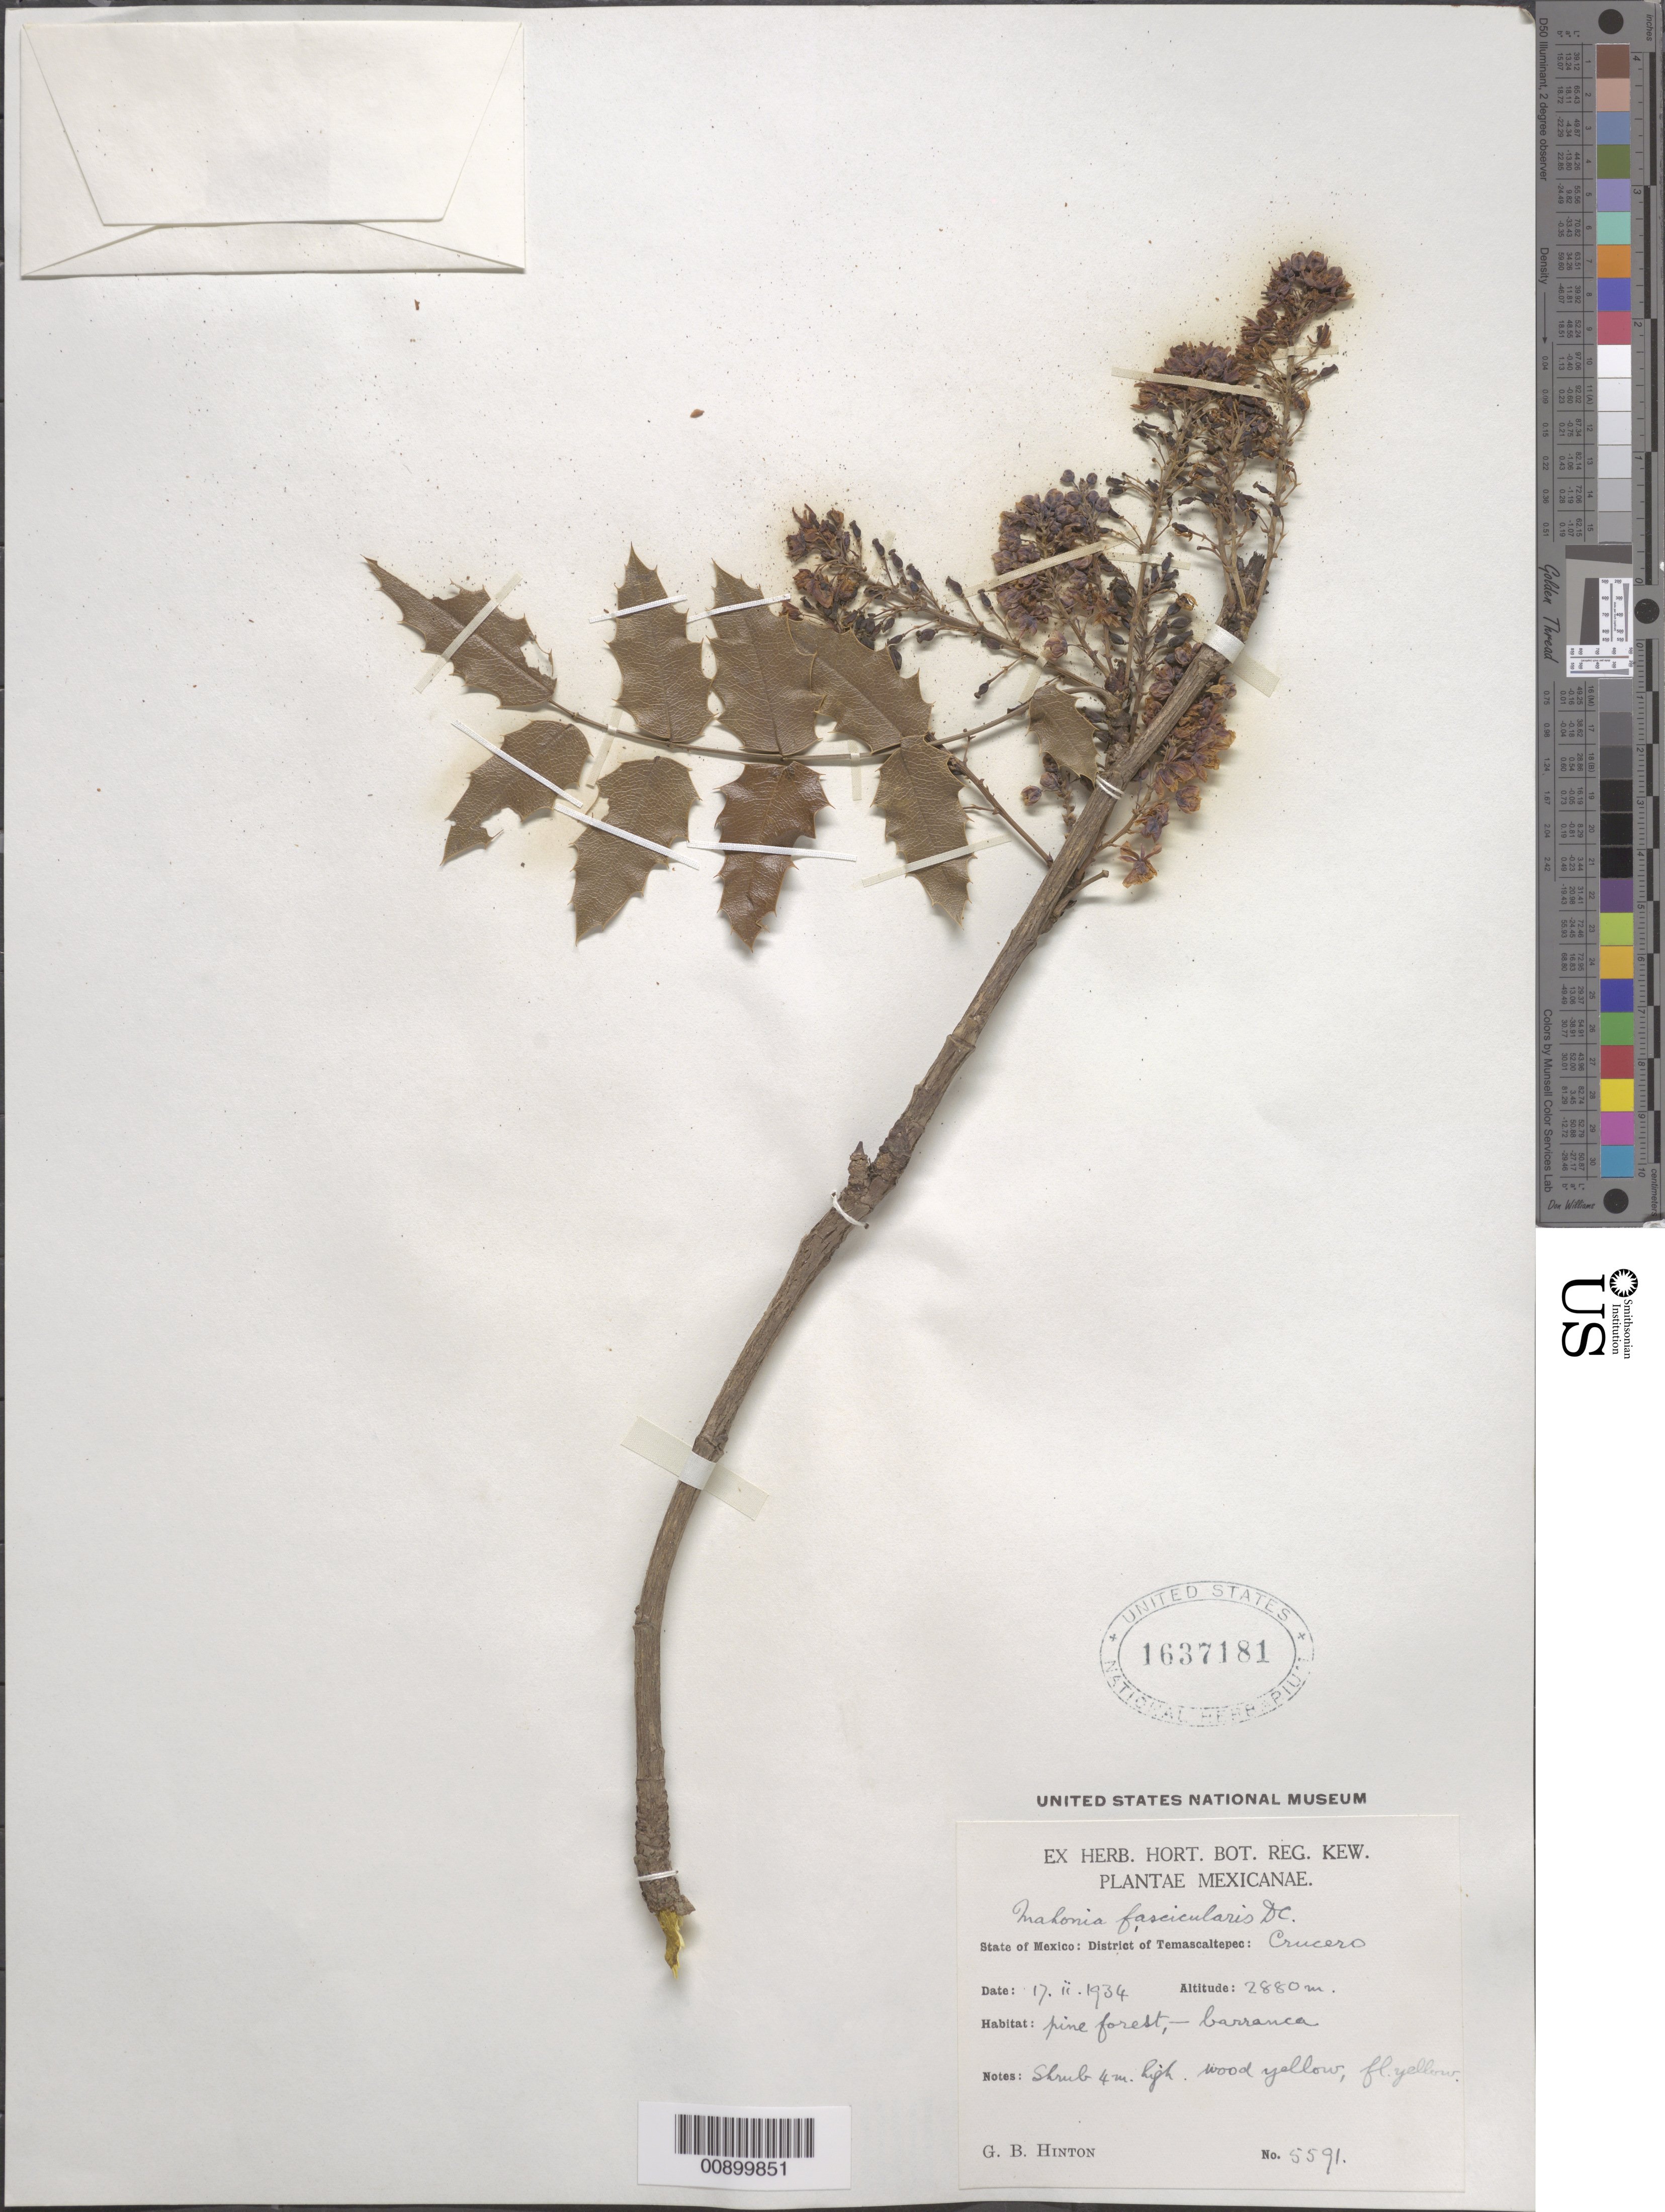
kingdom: Plantae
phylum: Tracheophyta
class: Magnoliopsida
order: Ranunculales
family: Berberidaceae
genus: Mahonia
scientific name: Mahonia fascicularis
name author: DC.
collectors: G. B. Hinton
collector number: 5591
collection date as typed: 17 Feb 1934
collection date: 1934-02-17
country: Mexico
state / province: México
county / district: Temascaltepec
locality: State of Mexico: District of Temascaltepec: Crucero.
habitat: Pine forest - barranca.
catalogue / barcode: US 1637181